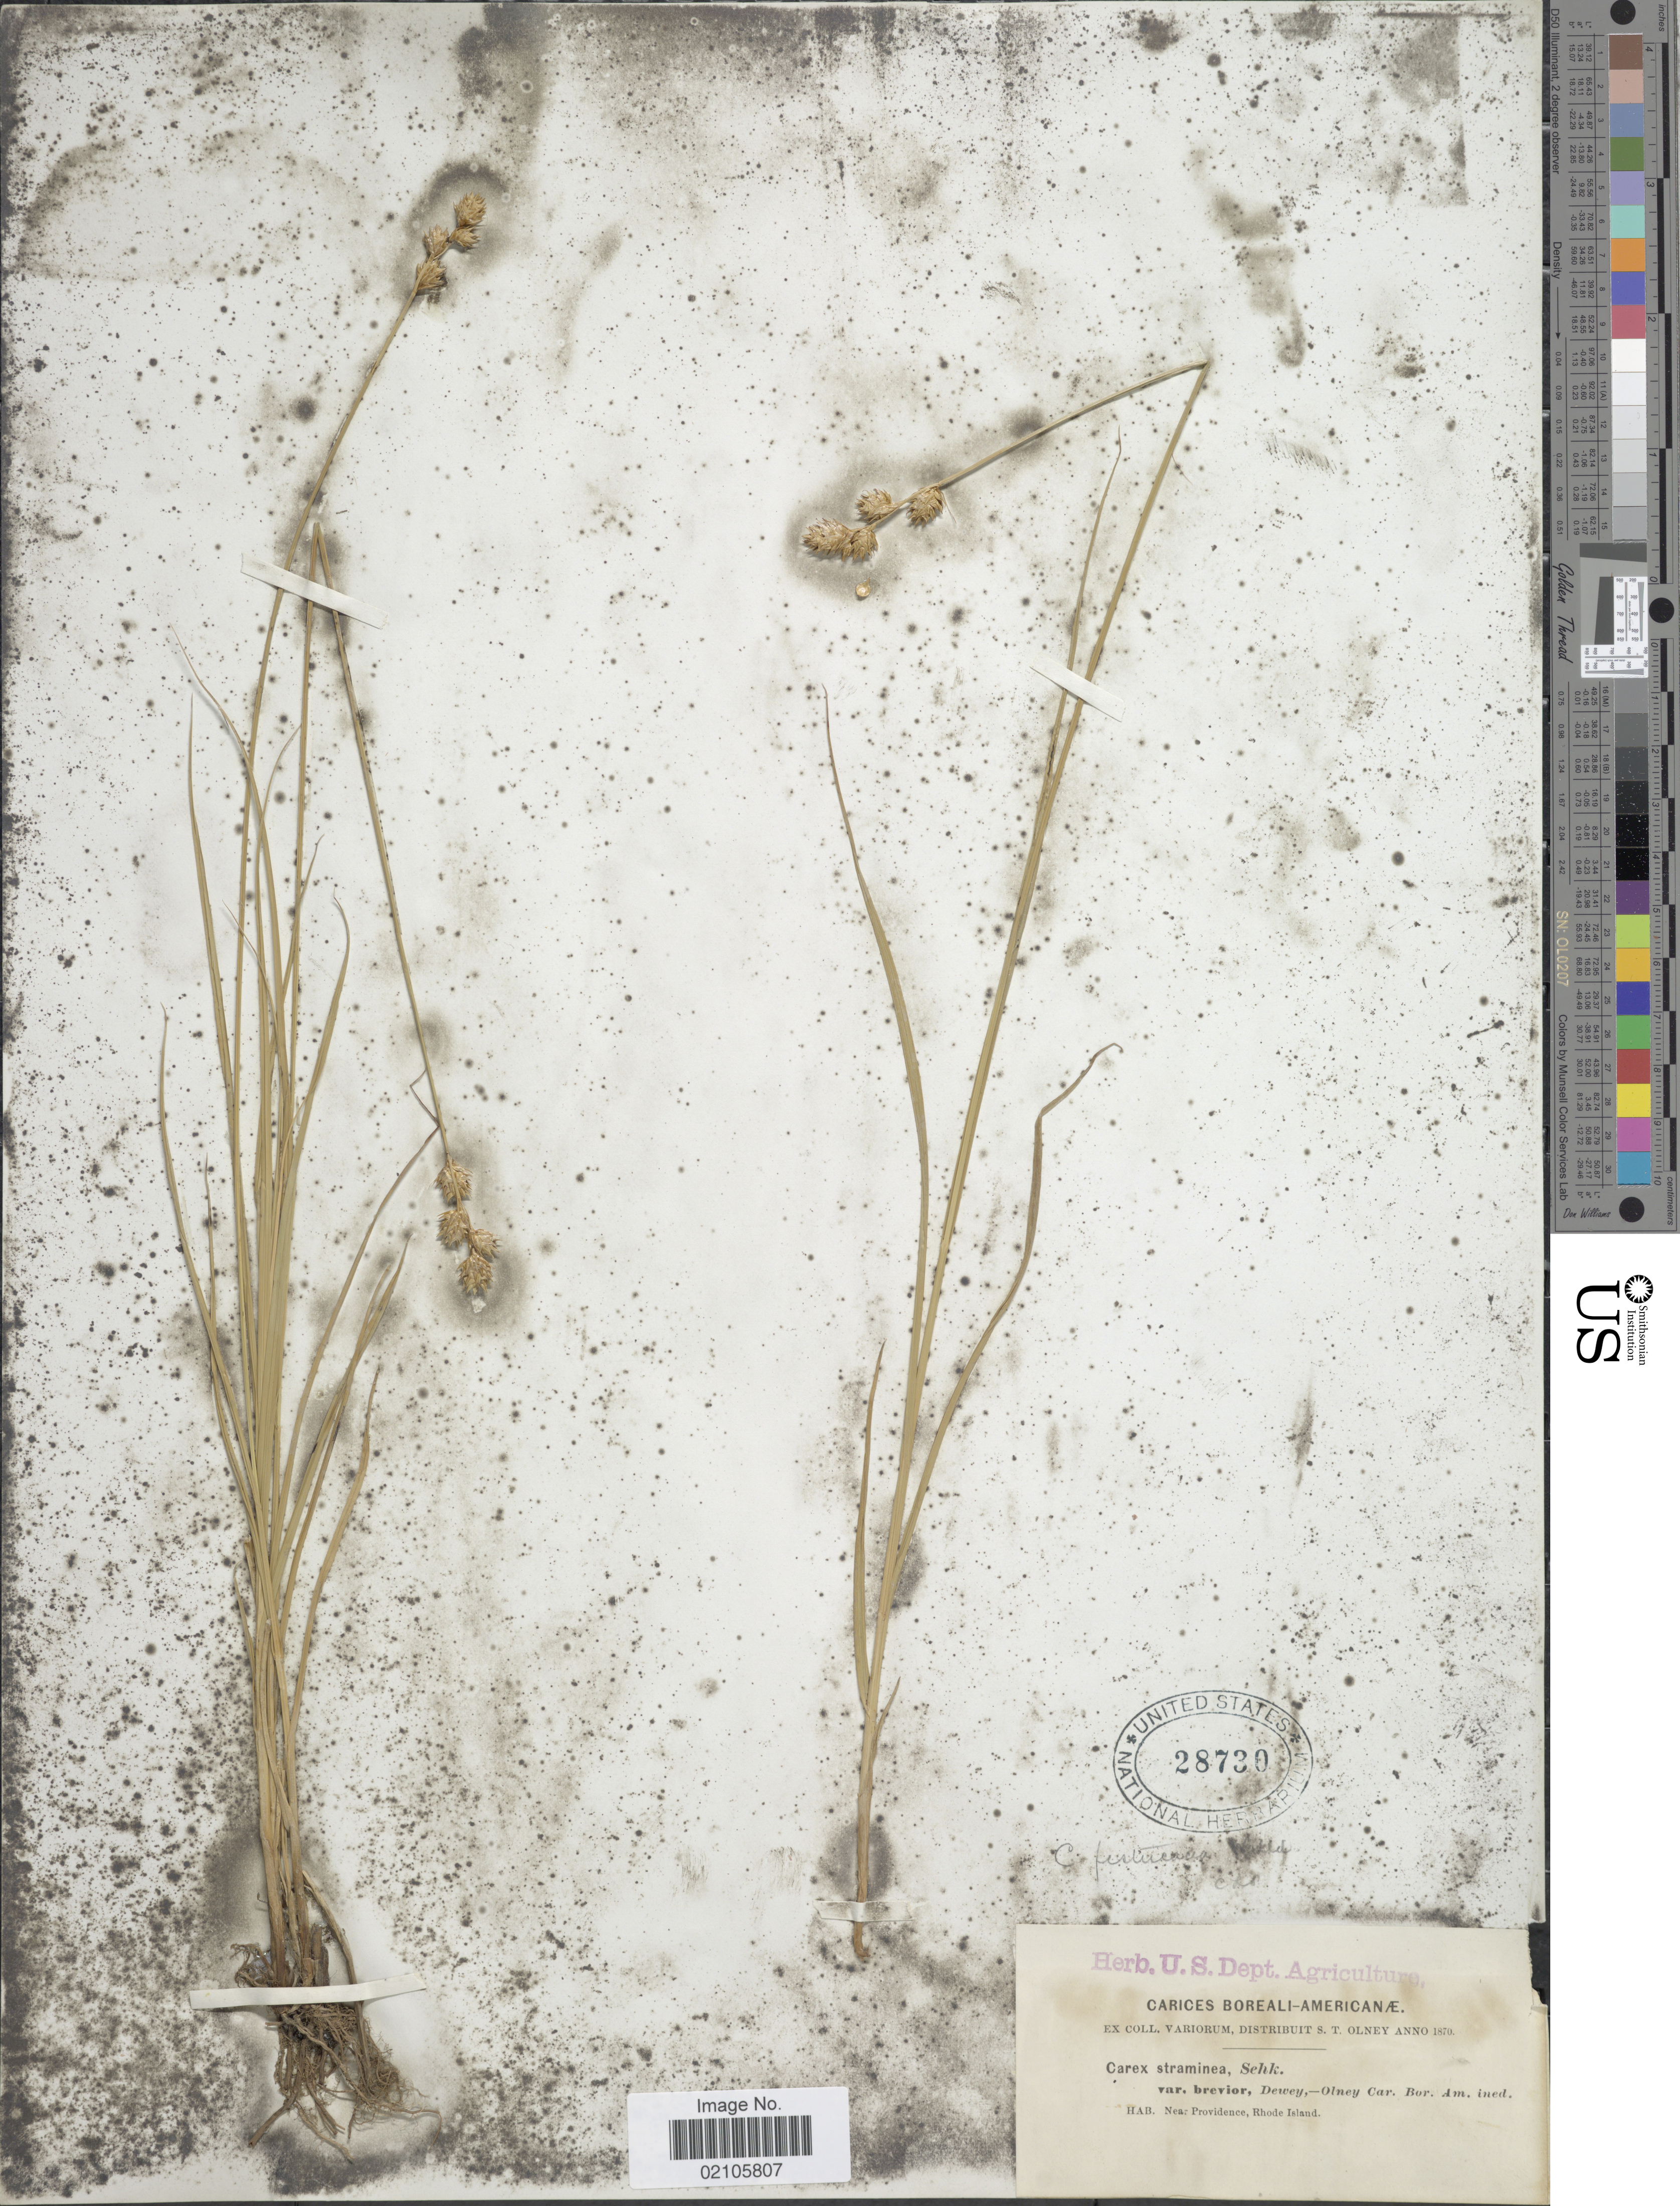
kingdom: Plantae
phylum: Tracheophyta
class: Liliopsida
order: Poales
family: Cyperaceae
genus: Carex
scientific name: Carex brevior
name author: (Dewey) Mack. ex Lunell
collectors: S. Olney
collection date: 1870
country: United States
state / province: Rhode Island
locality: Near Providence. Boreali-Americanae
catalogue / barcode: US 28730